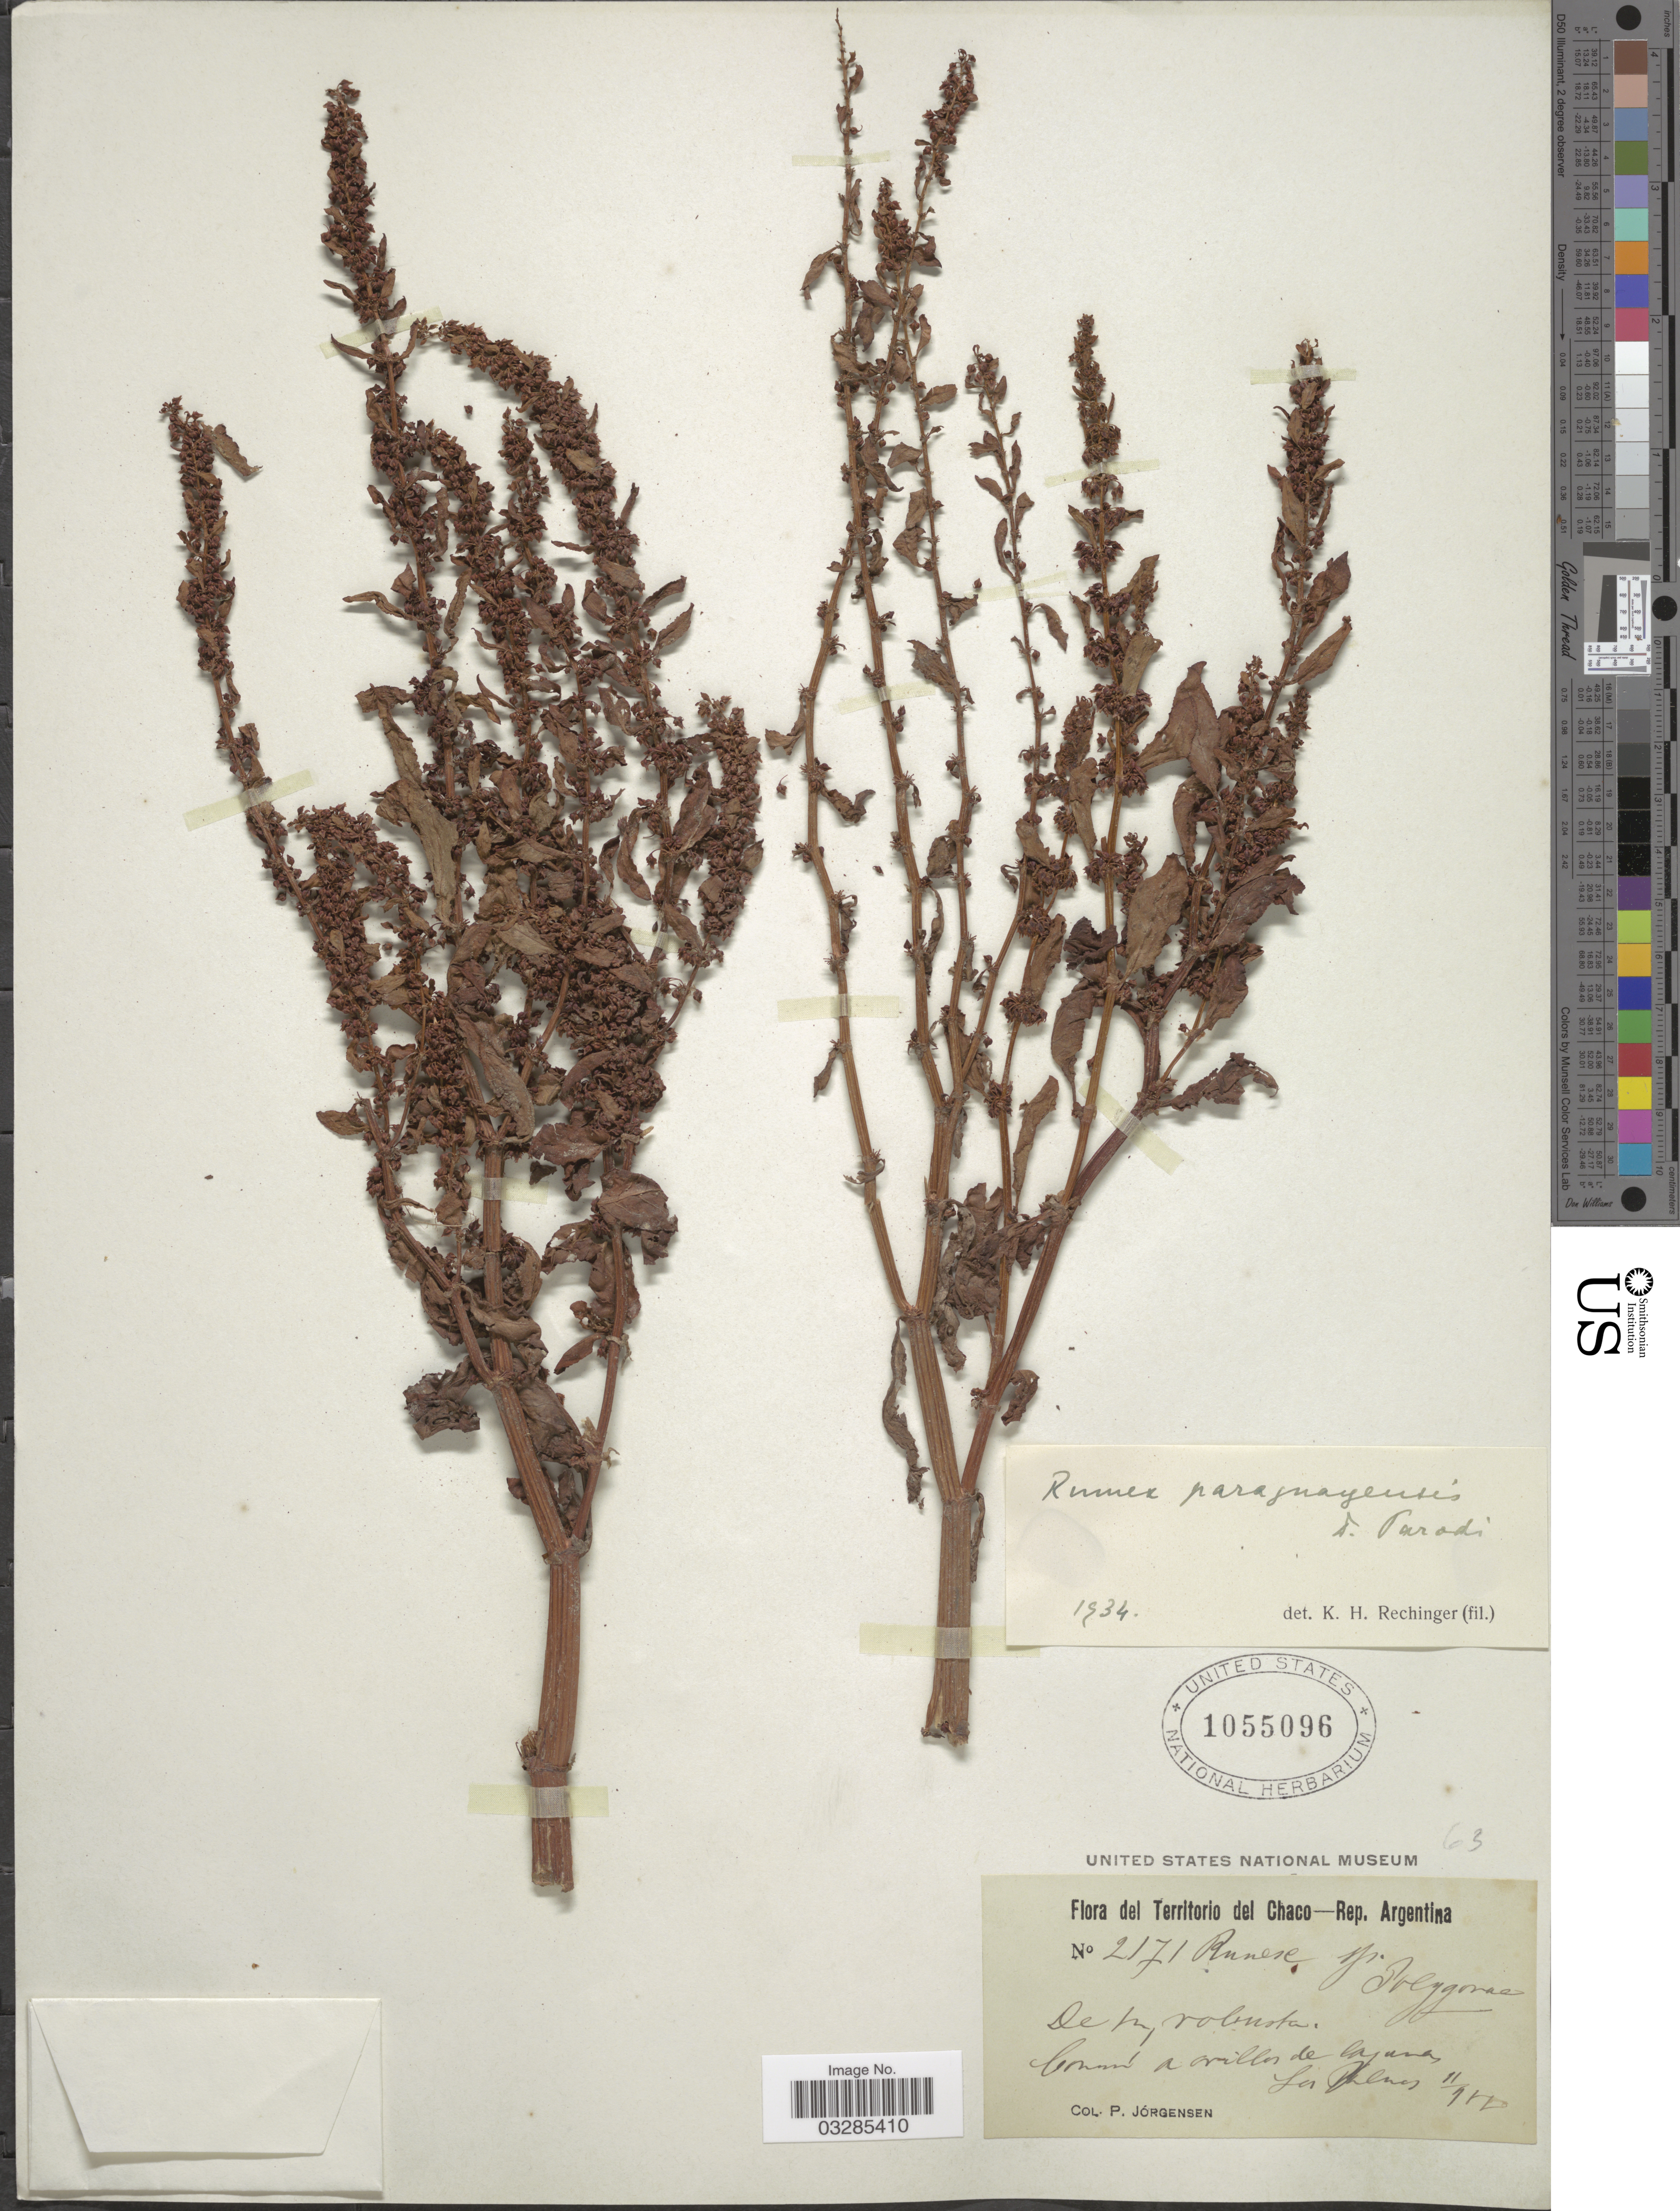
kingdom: Plantae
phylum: Tracheophyta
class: Magnoliopsida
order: Caryophyllales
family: Polygonaceae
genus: Rumex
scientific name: Rumex paraguayensis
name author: Parodi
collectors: P. Jörgensen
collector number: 2171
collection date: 1912-11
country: Argentina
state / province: Chaco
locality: Común a orillas de Cajana, Las Palmas.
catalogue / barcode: US 1055096